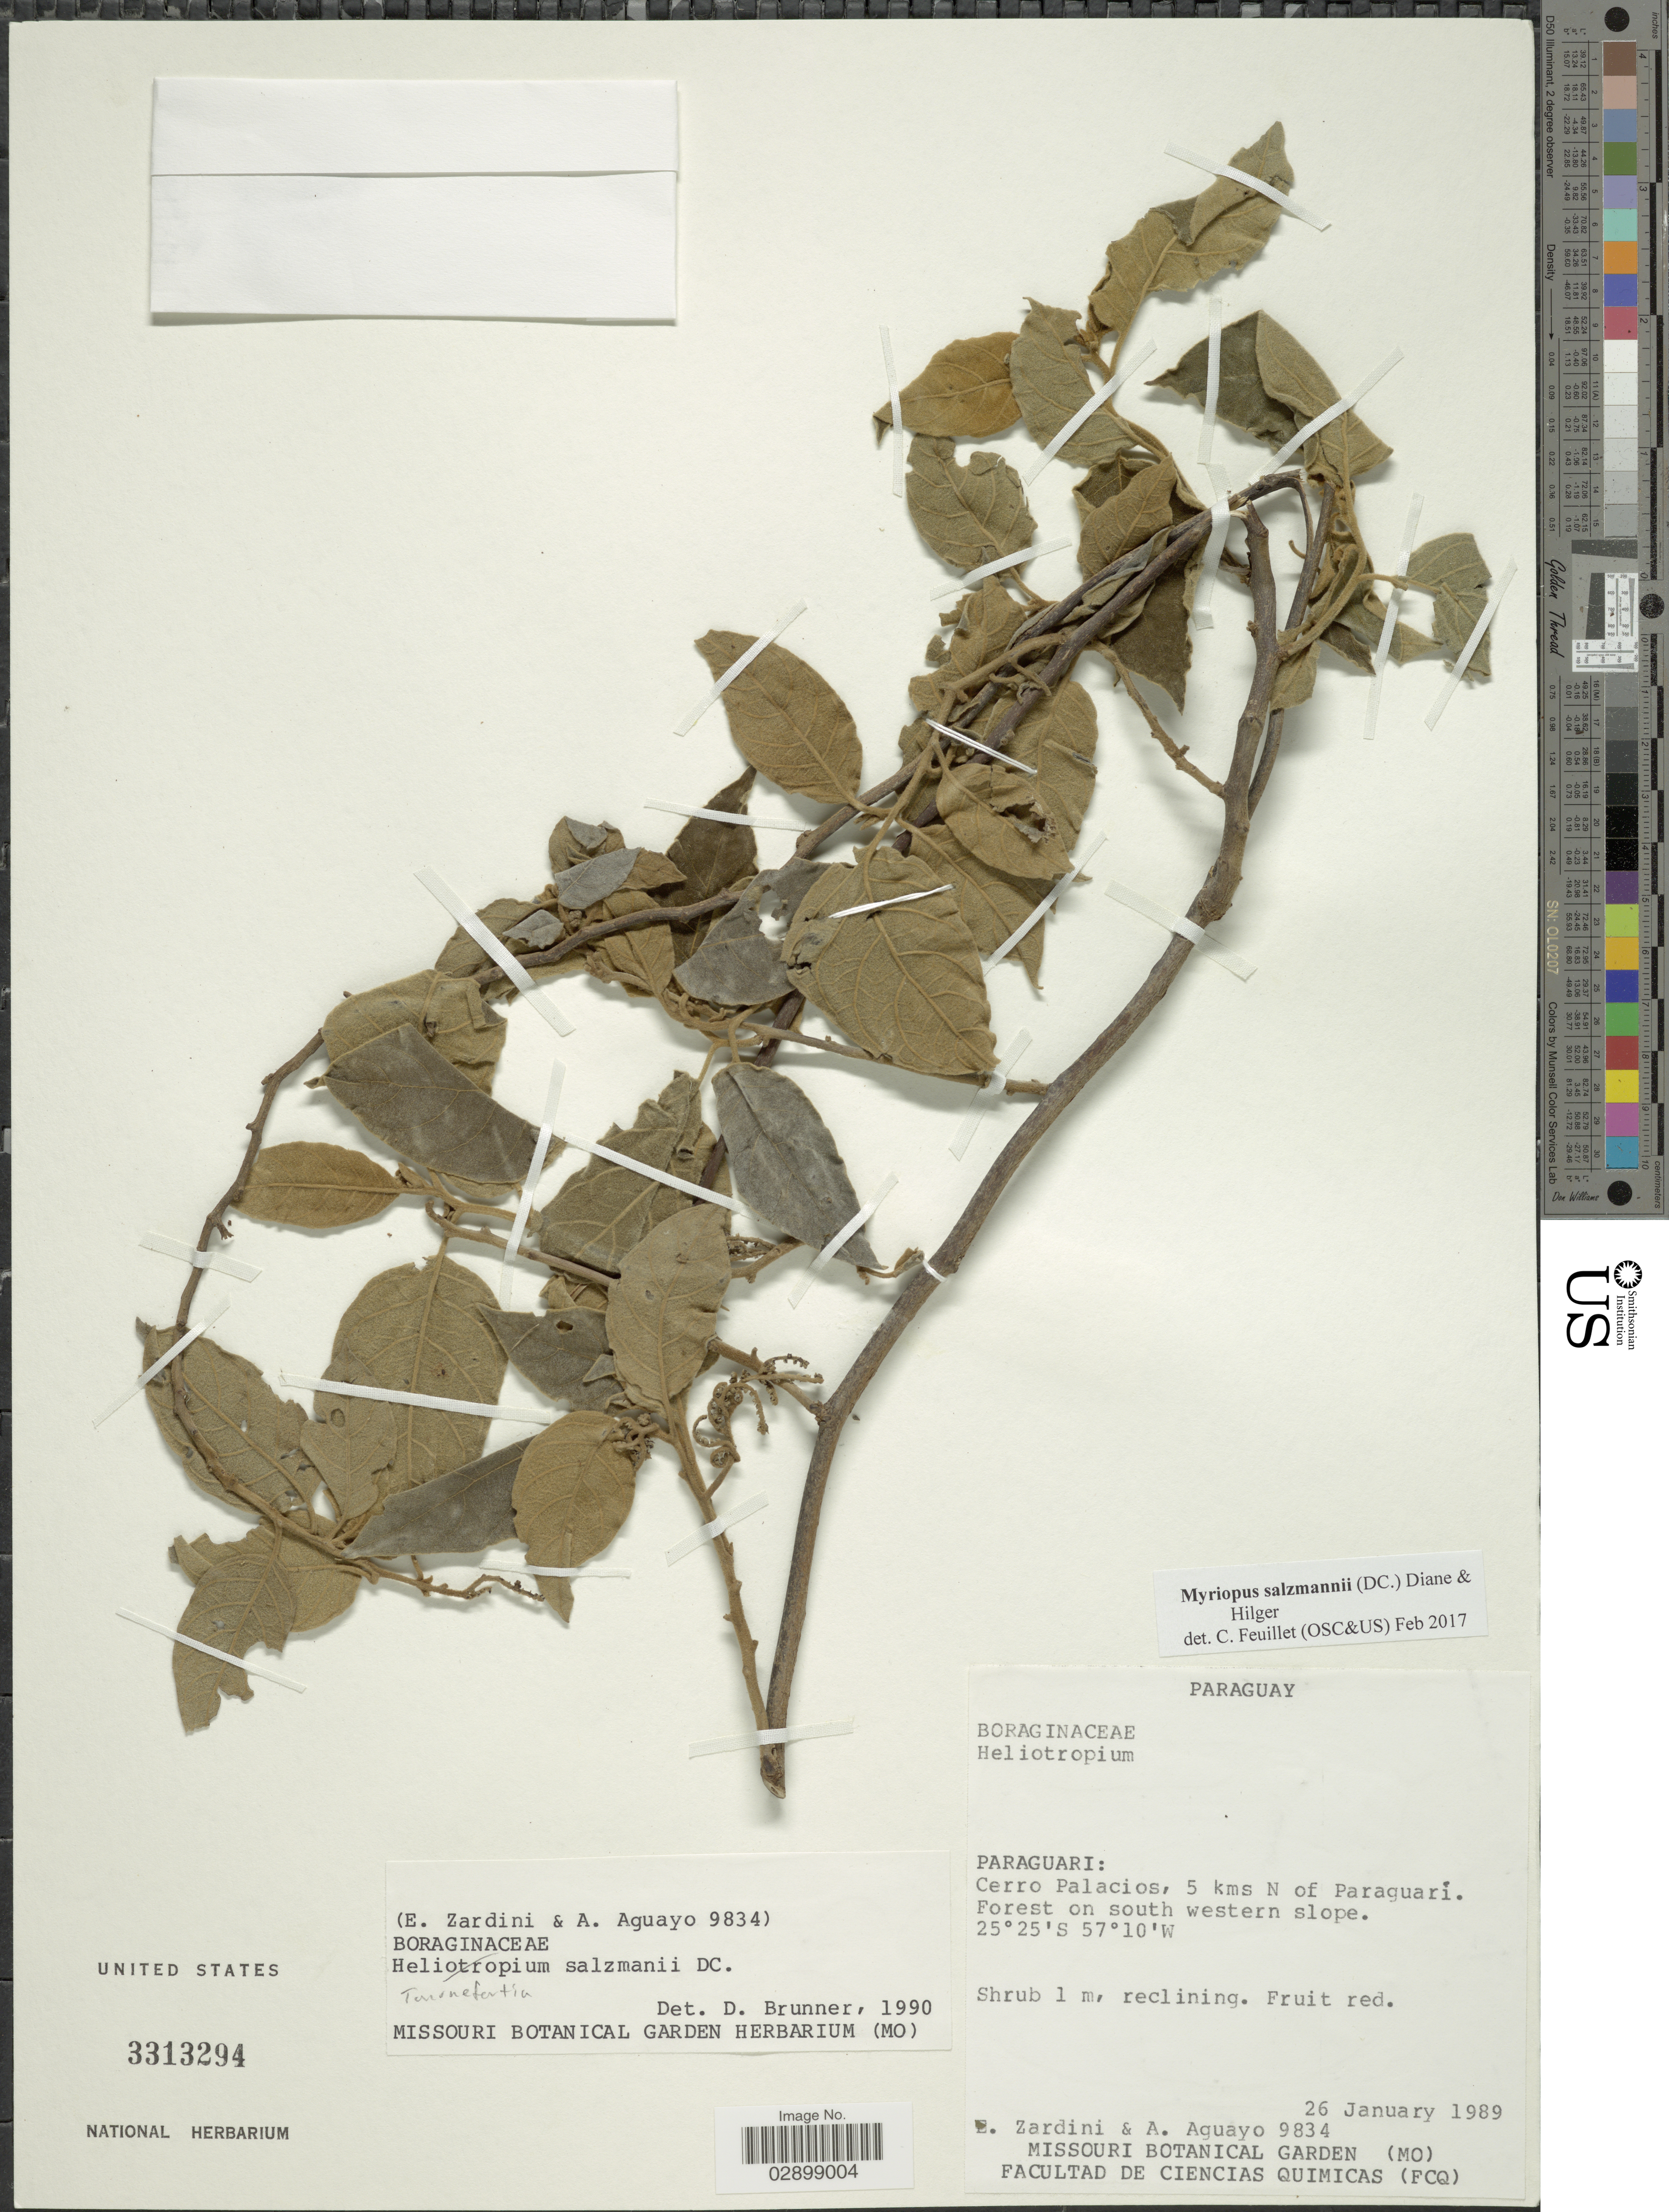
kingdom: Plantae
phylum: Tracheophyta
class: Magnoliopsida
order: Boraginales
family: Heliotropiaceae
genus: Myriopus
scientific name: Myriopus salzmannii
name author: (DC.) Diane & Hilger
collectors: E. Zardini & A. Aguayo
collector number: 9834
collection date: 1989-01-26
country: Paraguay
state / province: Paraguari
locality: Cerro Palacios, 5 kms N of Paraguarí. Forest on south western slope.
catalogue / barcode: US 3313294